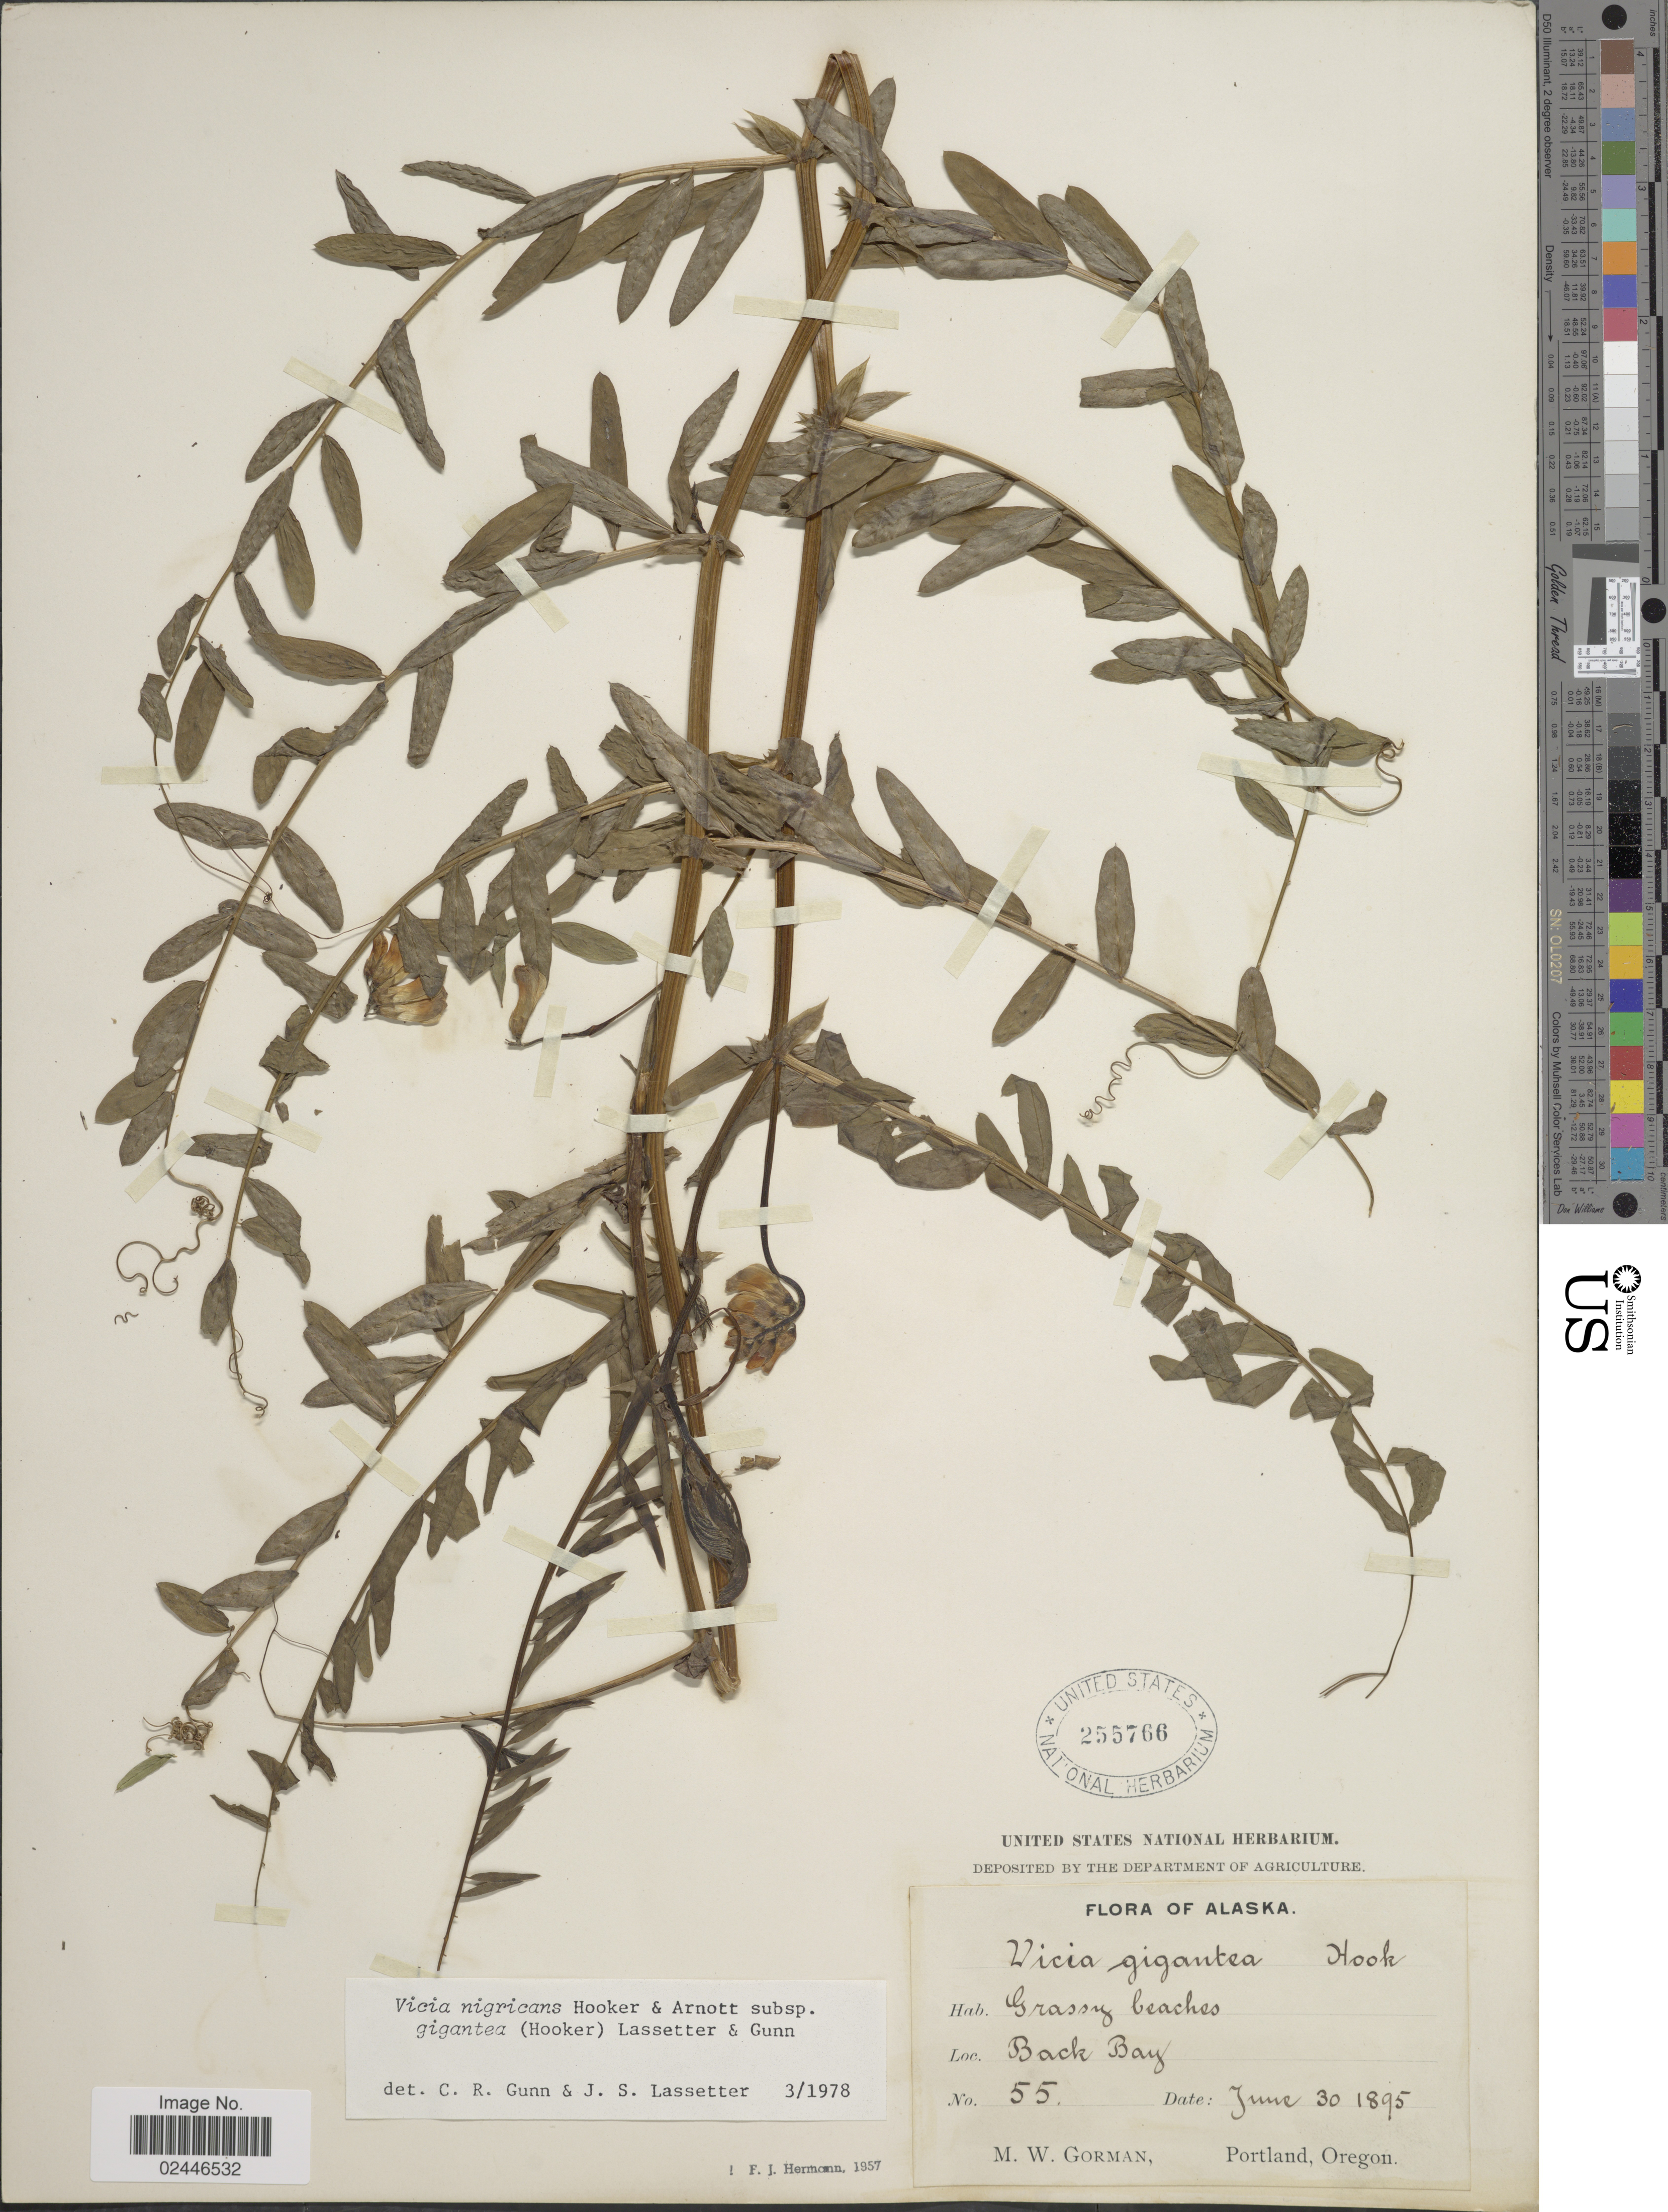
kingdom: Plantae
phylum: Tracheophyta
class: Magnoliopsida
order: Fabales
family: Fabaceae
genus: Vicia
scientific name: Vicia nigricans subsp. gigantea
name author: Hook. & Arn.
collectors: M. W. Gorman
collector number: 55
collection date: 1895-06-30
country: United States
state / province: Alaska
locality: Back Bay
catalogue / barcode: US 255766